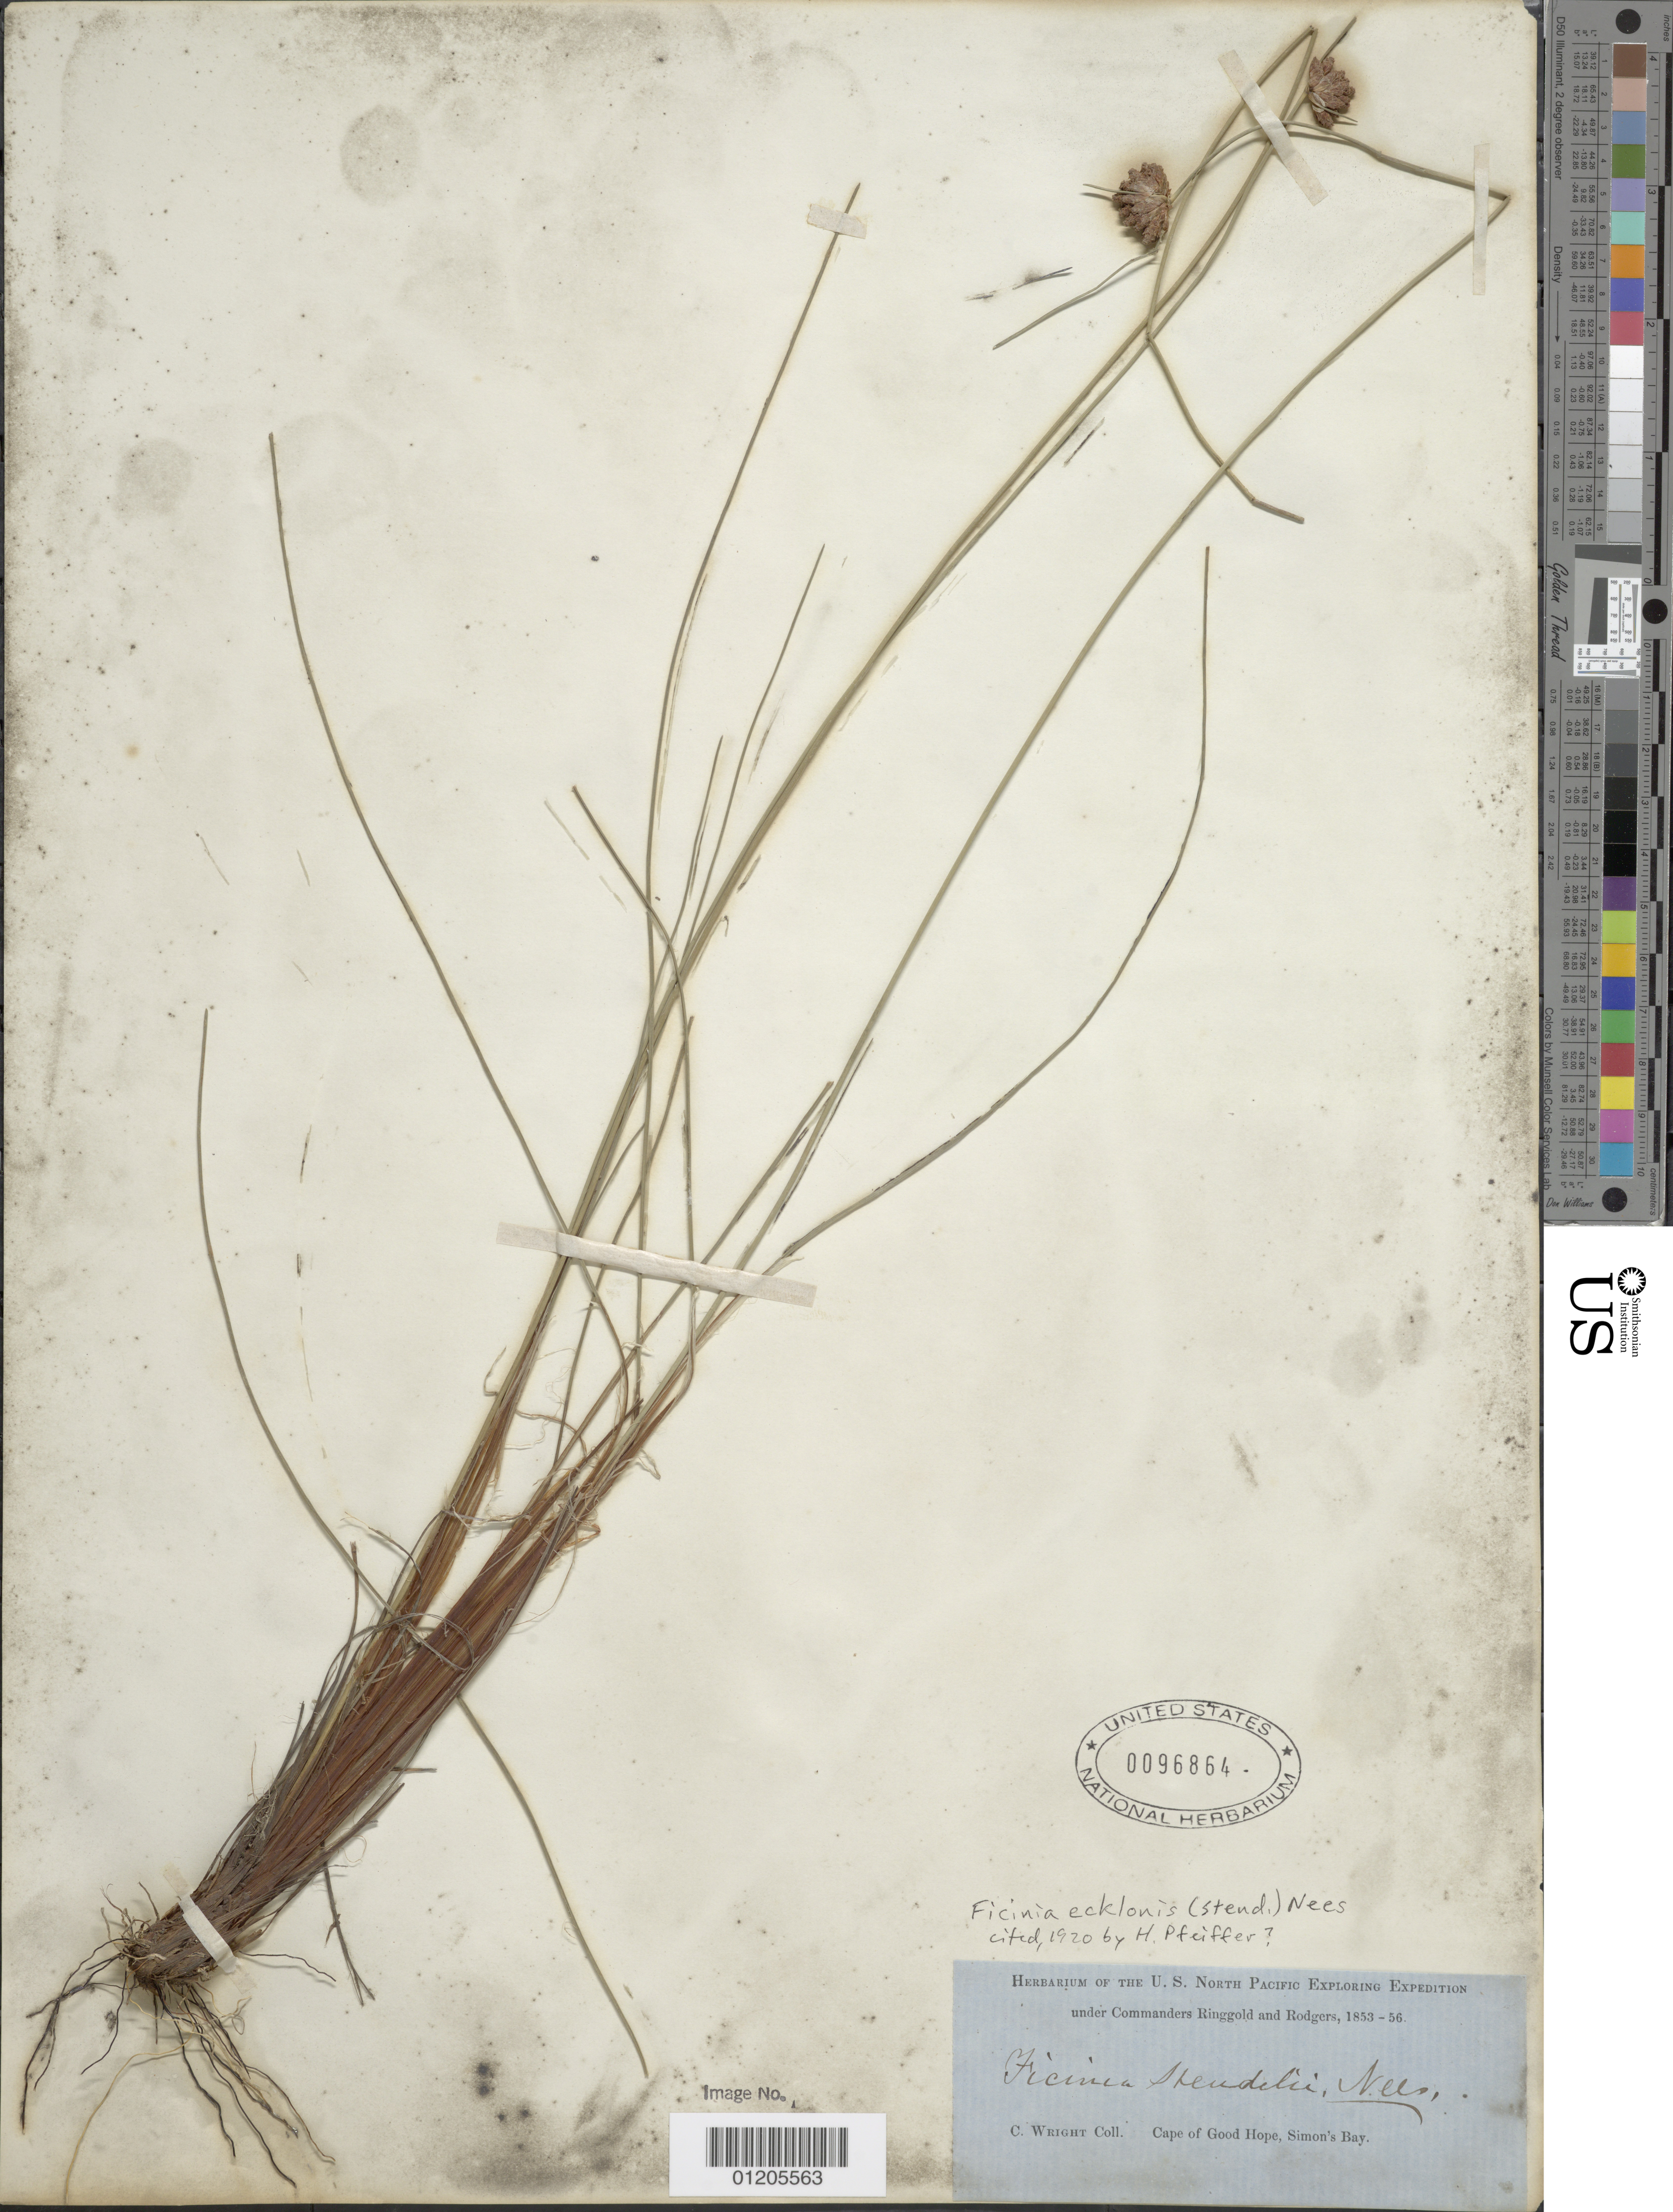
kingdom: Plantae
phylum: Tracheophyta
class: Liliopsida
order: Poales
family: Cyperaceae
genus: Ficinia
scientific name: Ficinia ecklonea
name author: (Steudel) Nees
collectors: C. Wright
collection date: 1853/1856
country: South Africa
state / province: Western Cape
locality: Cape of Good Hope, Simon's Bay.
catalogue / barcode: US 96864